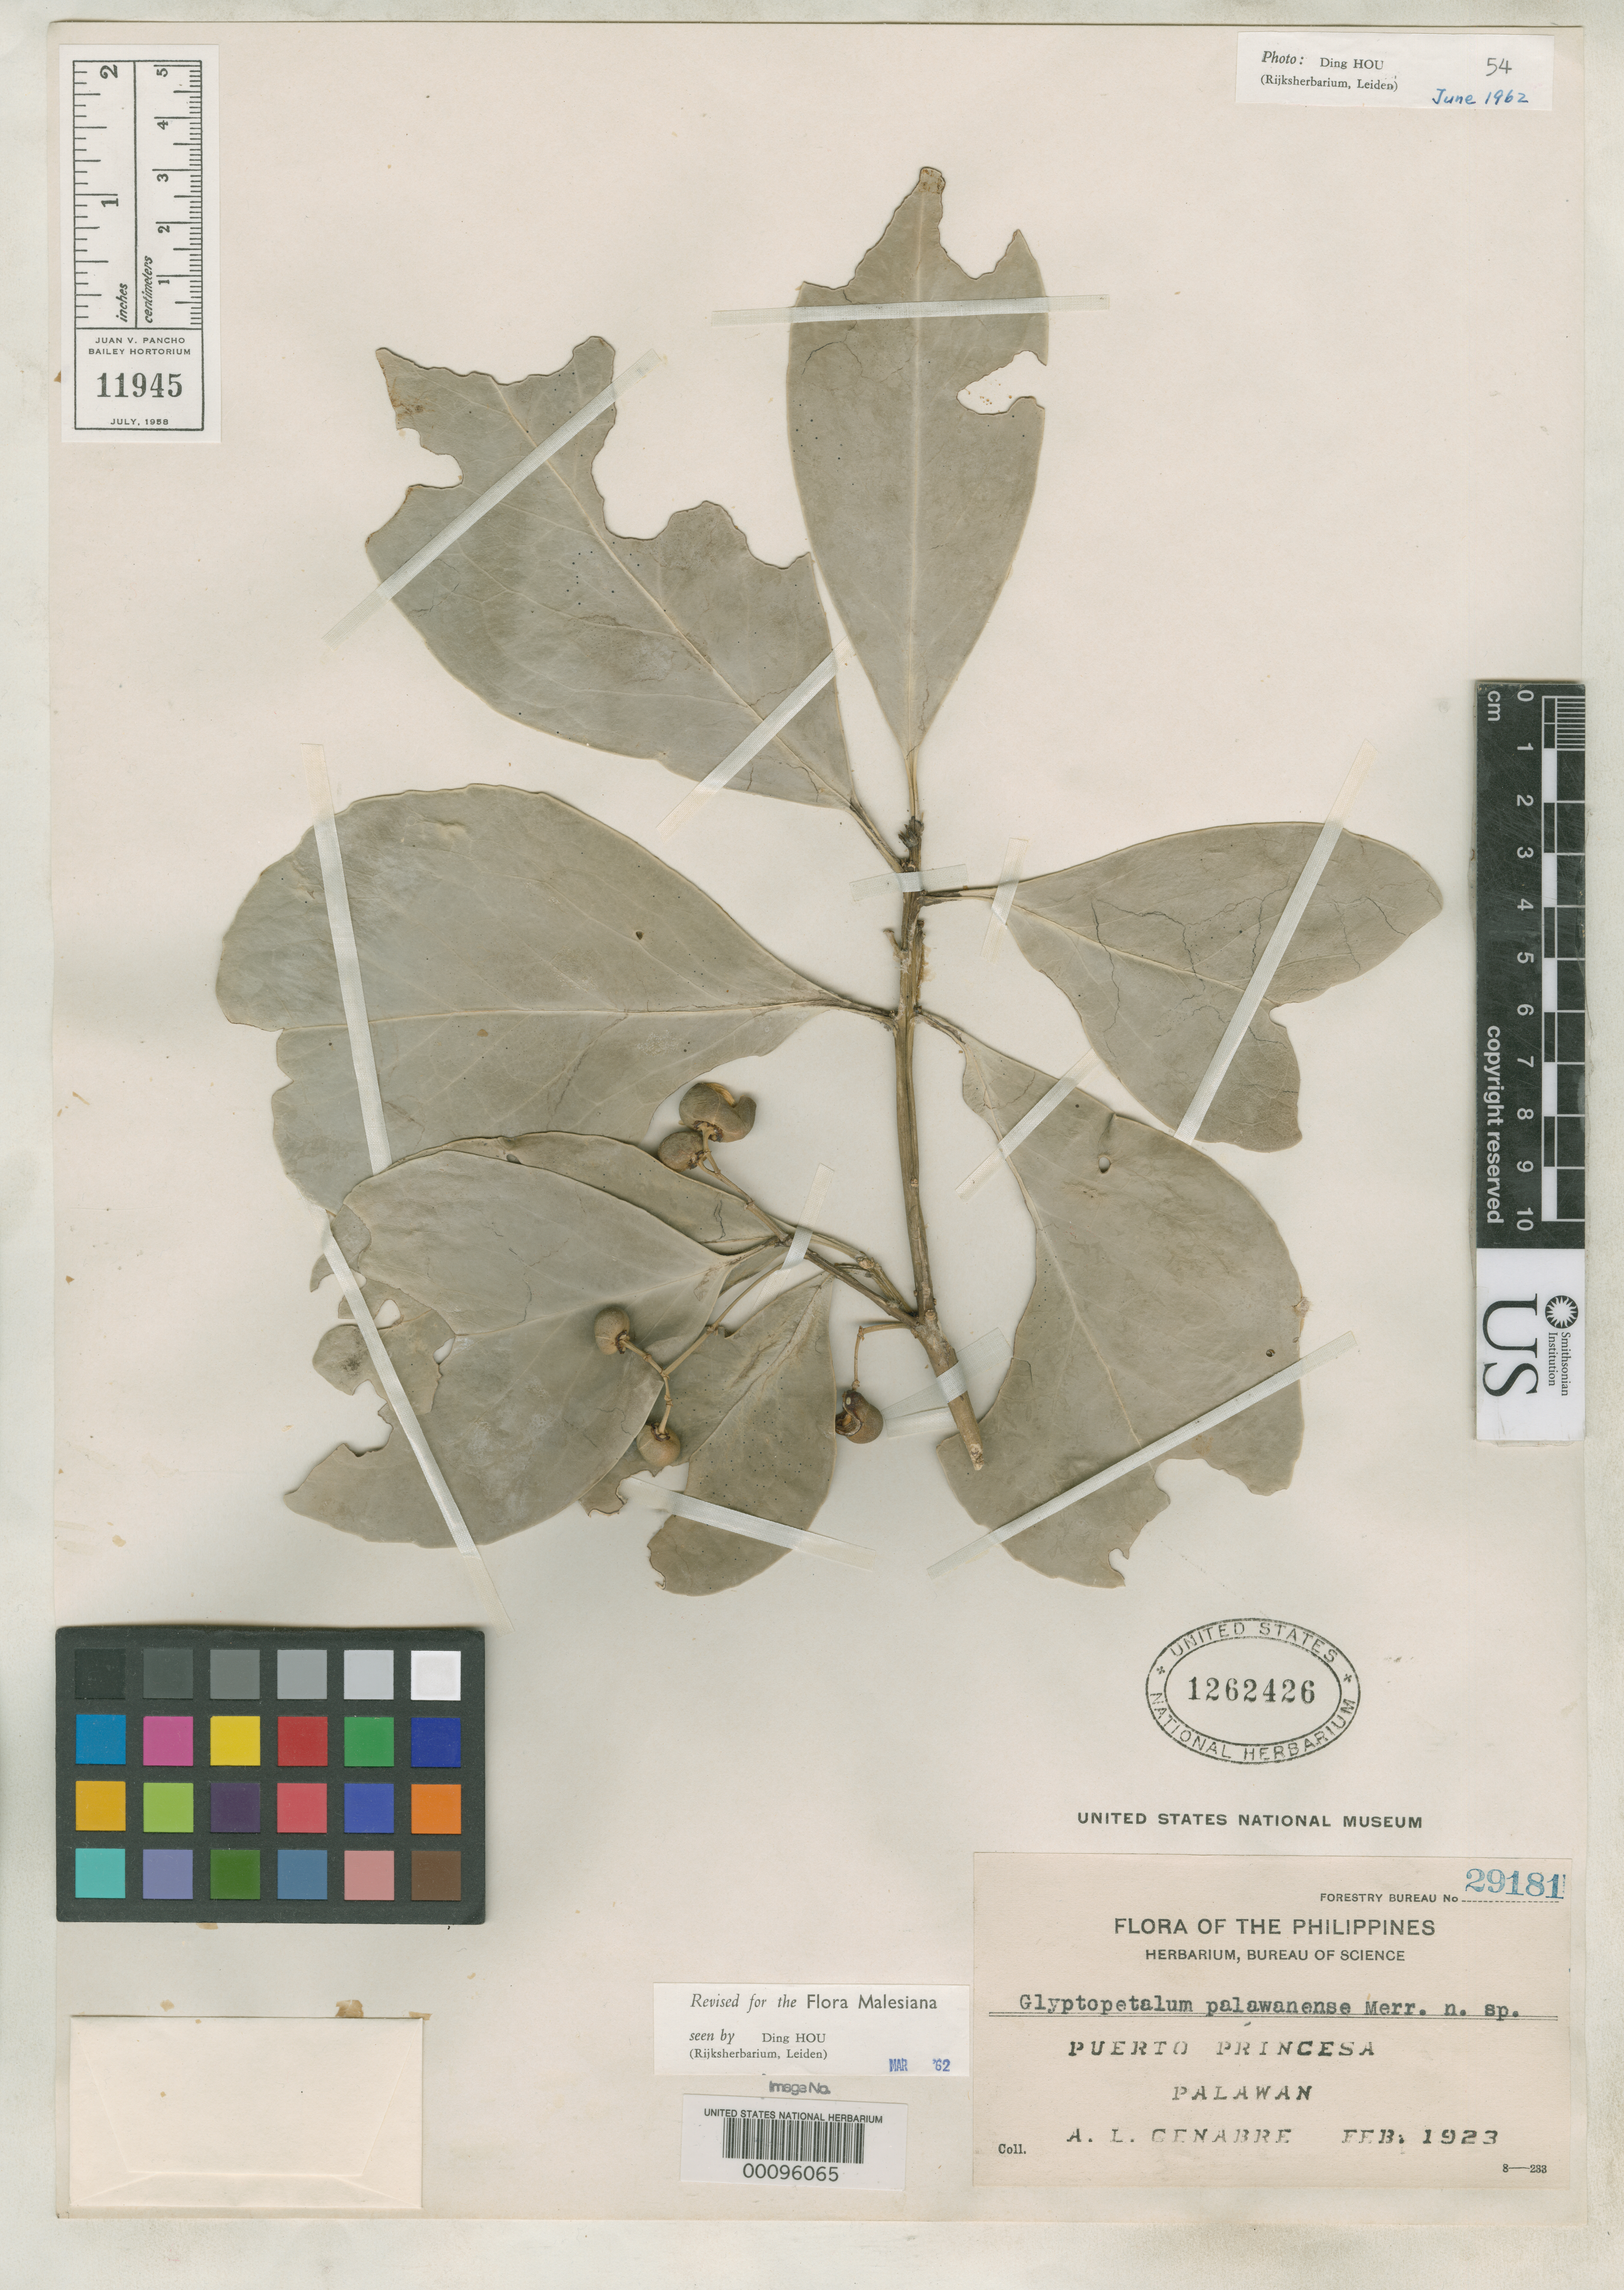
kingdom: Plantae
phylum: Tracheophyta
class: Magnoliopsida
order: Celastrales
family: Celastraceae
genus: Glyptopetalum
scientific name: Glyptopetalum palawanense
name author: Merr.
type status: Isotype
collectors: A. Cenabre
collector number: Bur. Sci. 29181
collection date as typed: Feb 1923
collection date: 1923-02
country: Philippines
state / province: Mimaropa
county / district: Palawan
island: Palawan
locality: Near Puerto Princesa.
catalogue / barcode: US 1262426